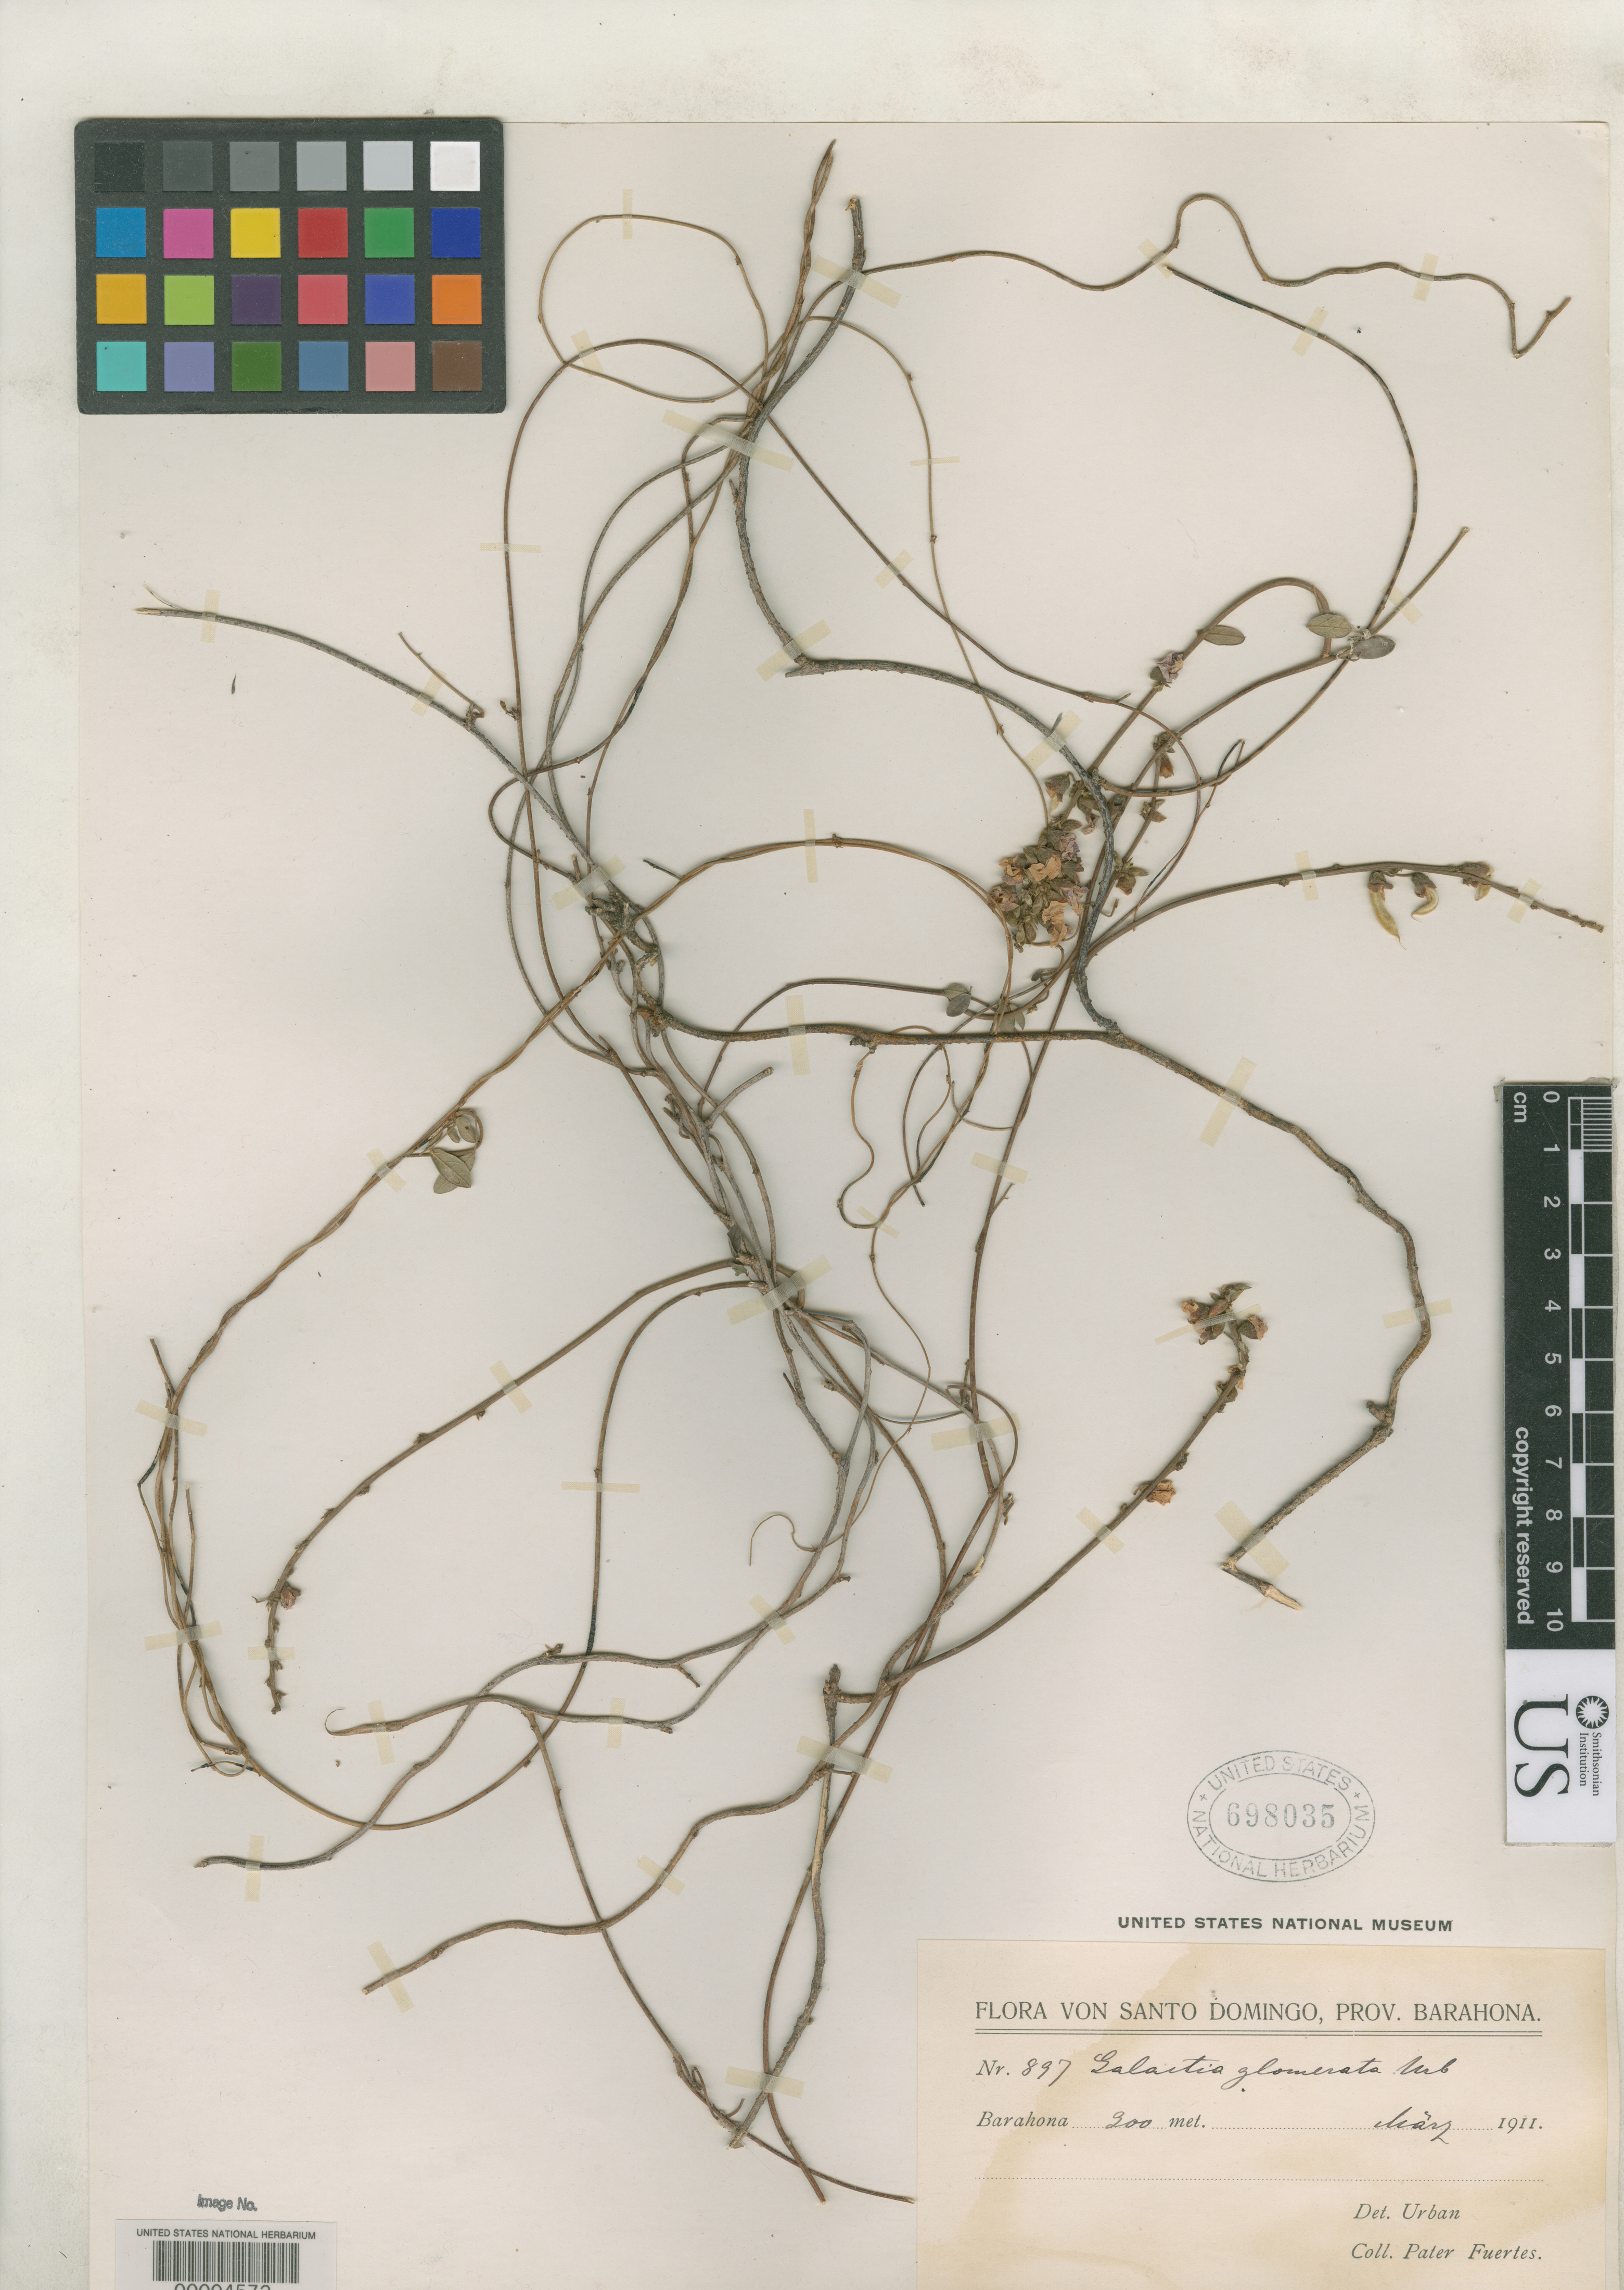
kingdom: Plantae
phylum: Tracheophyta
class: Magnoliopsida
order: Fabales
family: Fabaceae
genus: Galactia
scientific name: Galactia glomerata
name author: Urb.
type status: Isosyntype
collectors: M. D. Fuertes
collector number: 897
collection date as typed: Mar 1911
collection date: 1911-03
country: Dominican Republic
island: Hispaniola Island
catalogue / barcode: US 698035